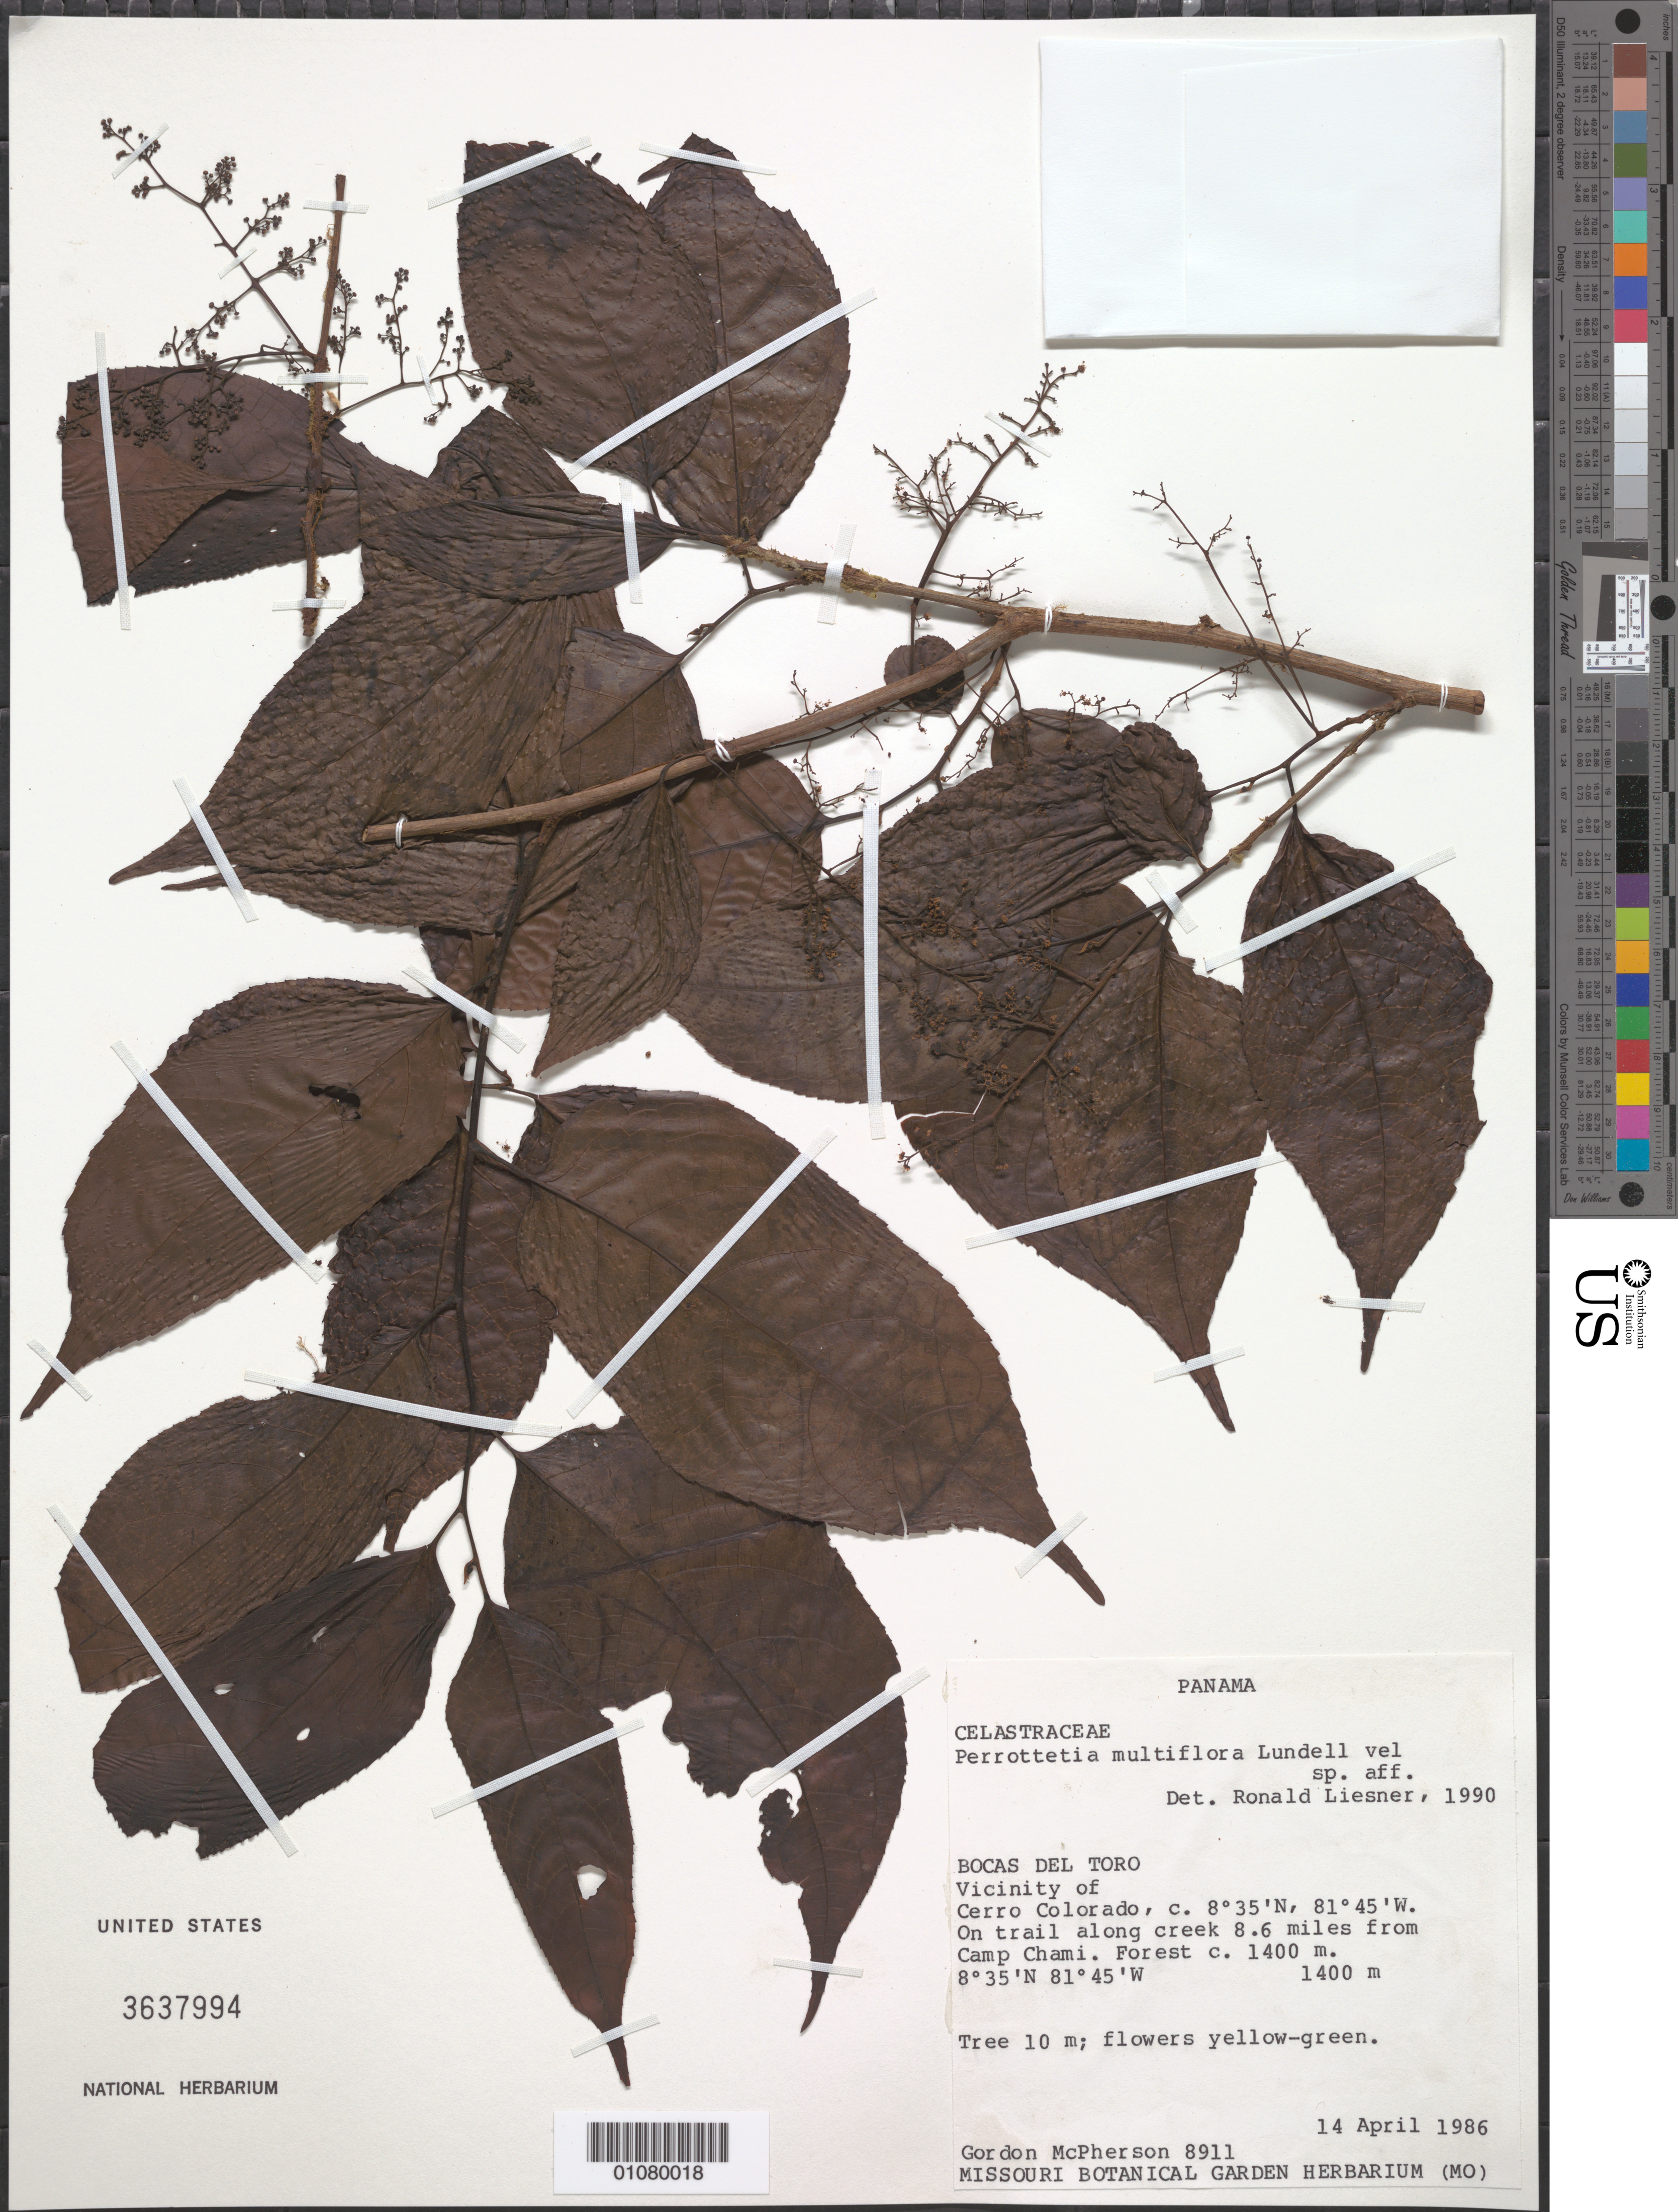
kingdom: Plantae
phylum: Tracheophyta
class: Magnoliopsida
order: Huerteales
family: Dipentodontaceae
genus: Perrottetia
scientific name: Perrottetia multiflora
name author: Lundell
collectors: G. D. McPherson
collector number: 8911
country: Panama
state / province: Bocas del Toro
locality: Cerro Colorado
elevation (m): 1400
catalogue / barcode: US 3637994